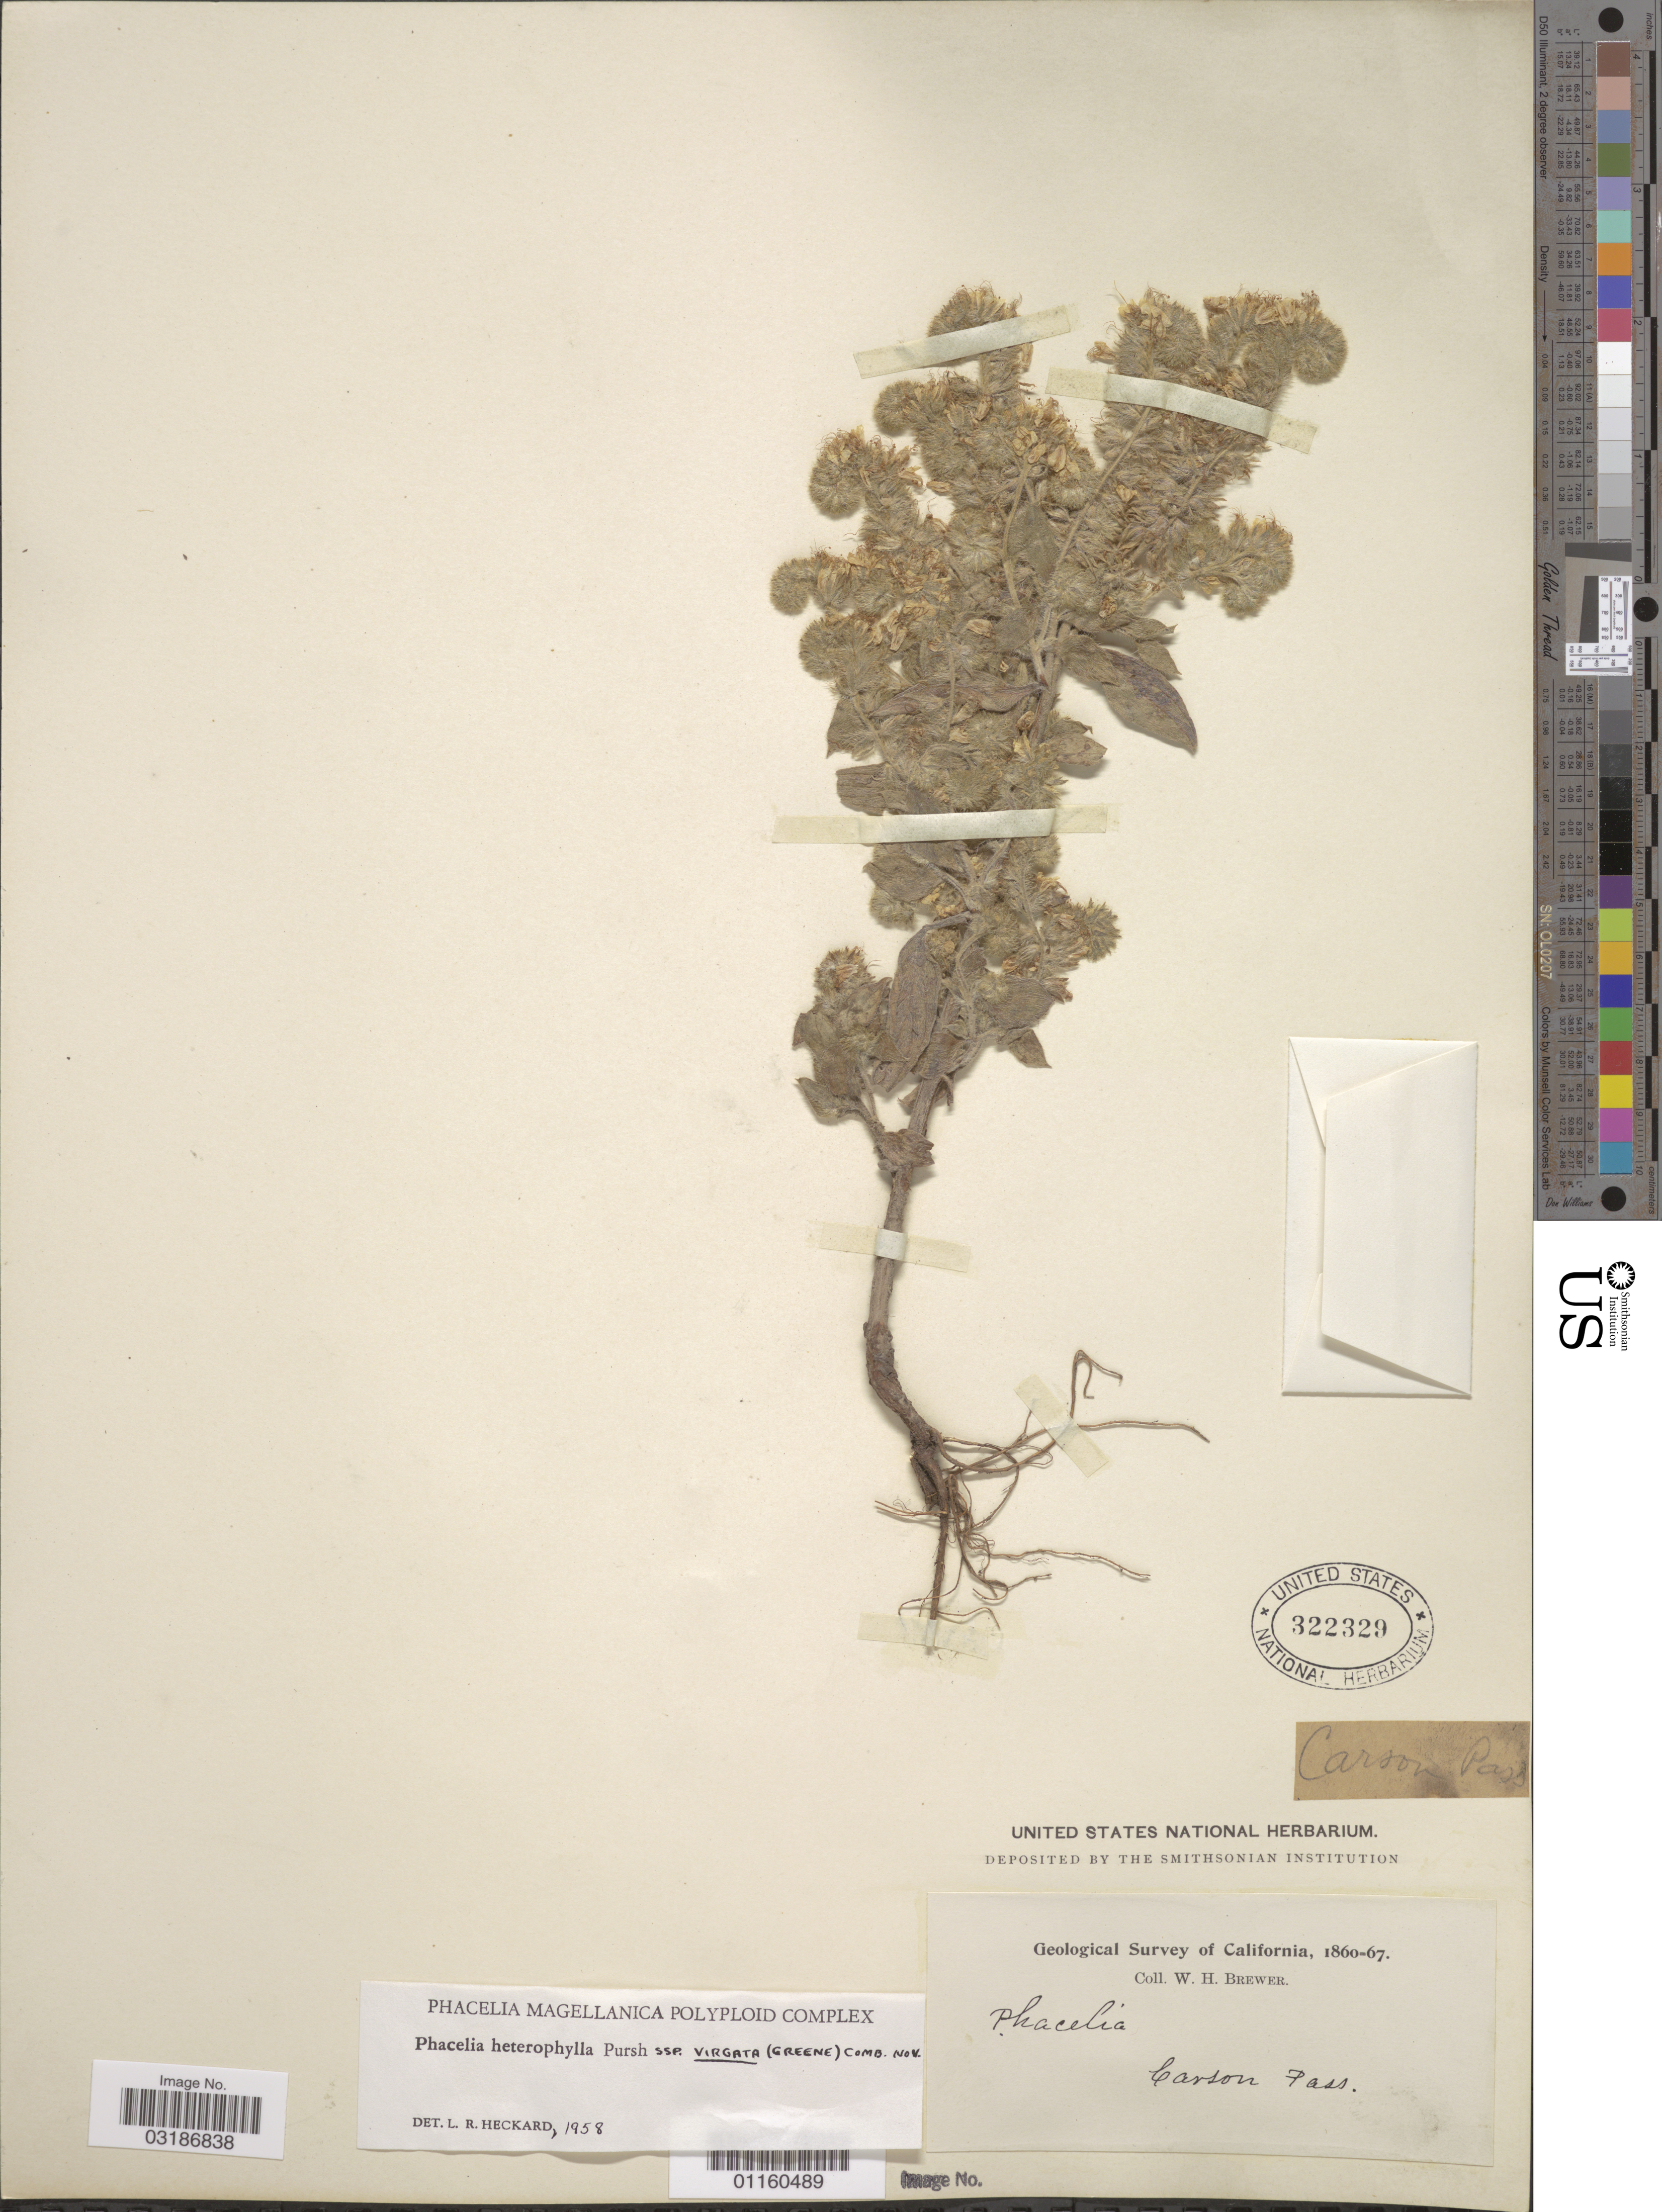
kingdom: Plantae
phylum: Tracheophyta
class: Magnoliopsida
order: Boraginales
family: Hydrophyllaceae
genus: Phacelia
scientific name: Phacelia heterophylla subsp. virgata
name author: (Greene) Heckard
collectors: W. H. Brewer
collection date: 1860/1867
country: United States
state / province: California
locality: Carson Pass.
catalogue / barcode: US 322329